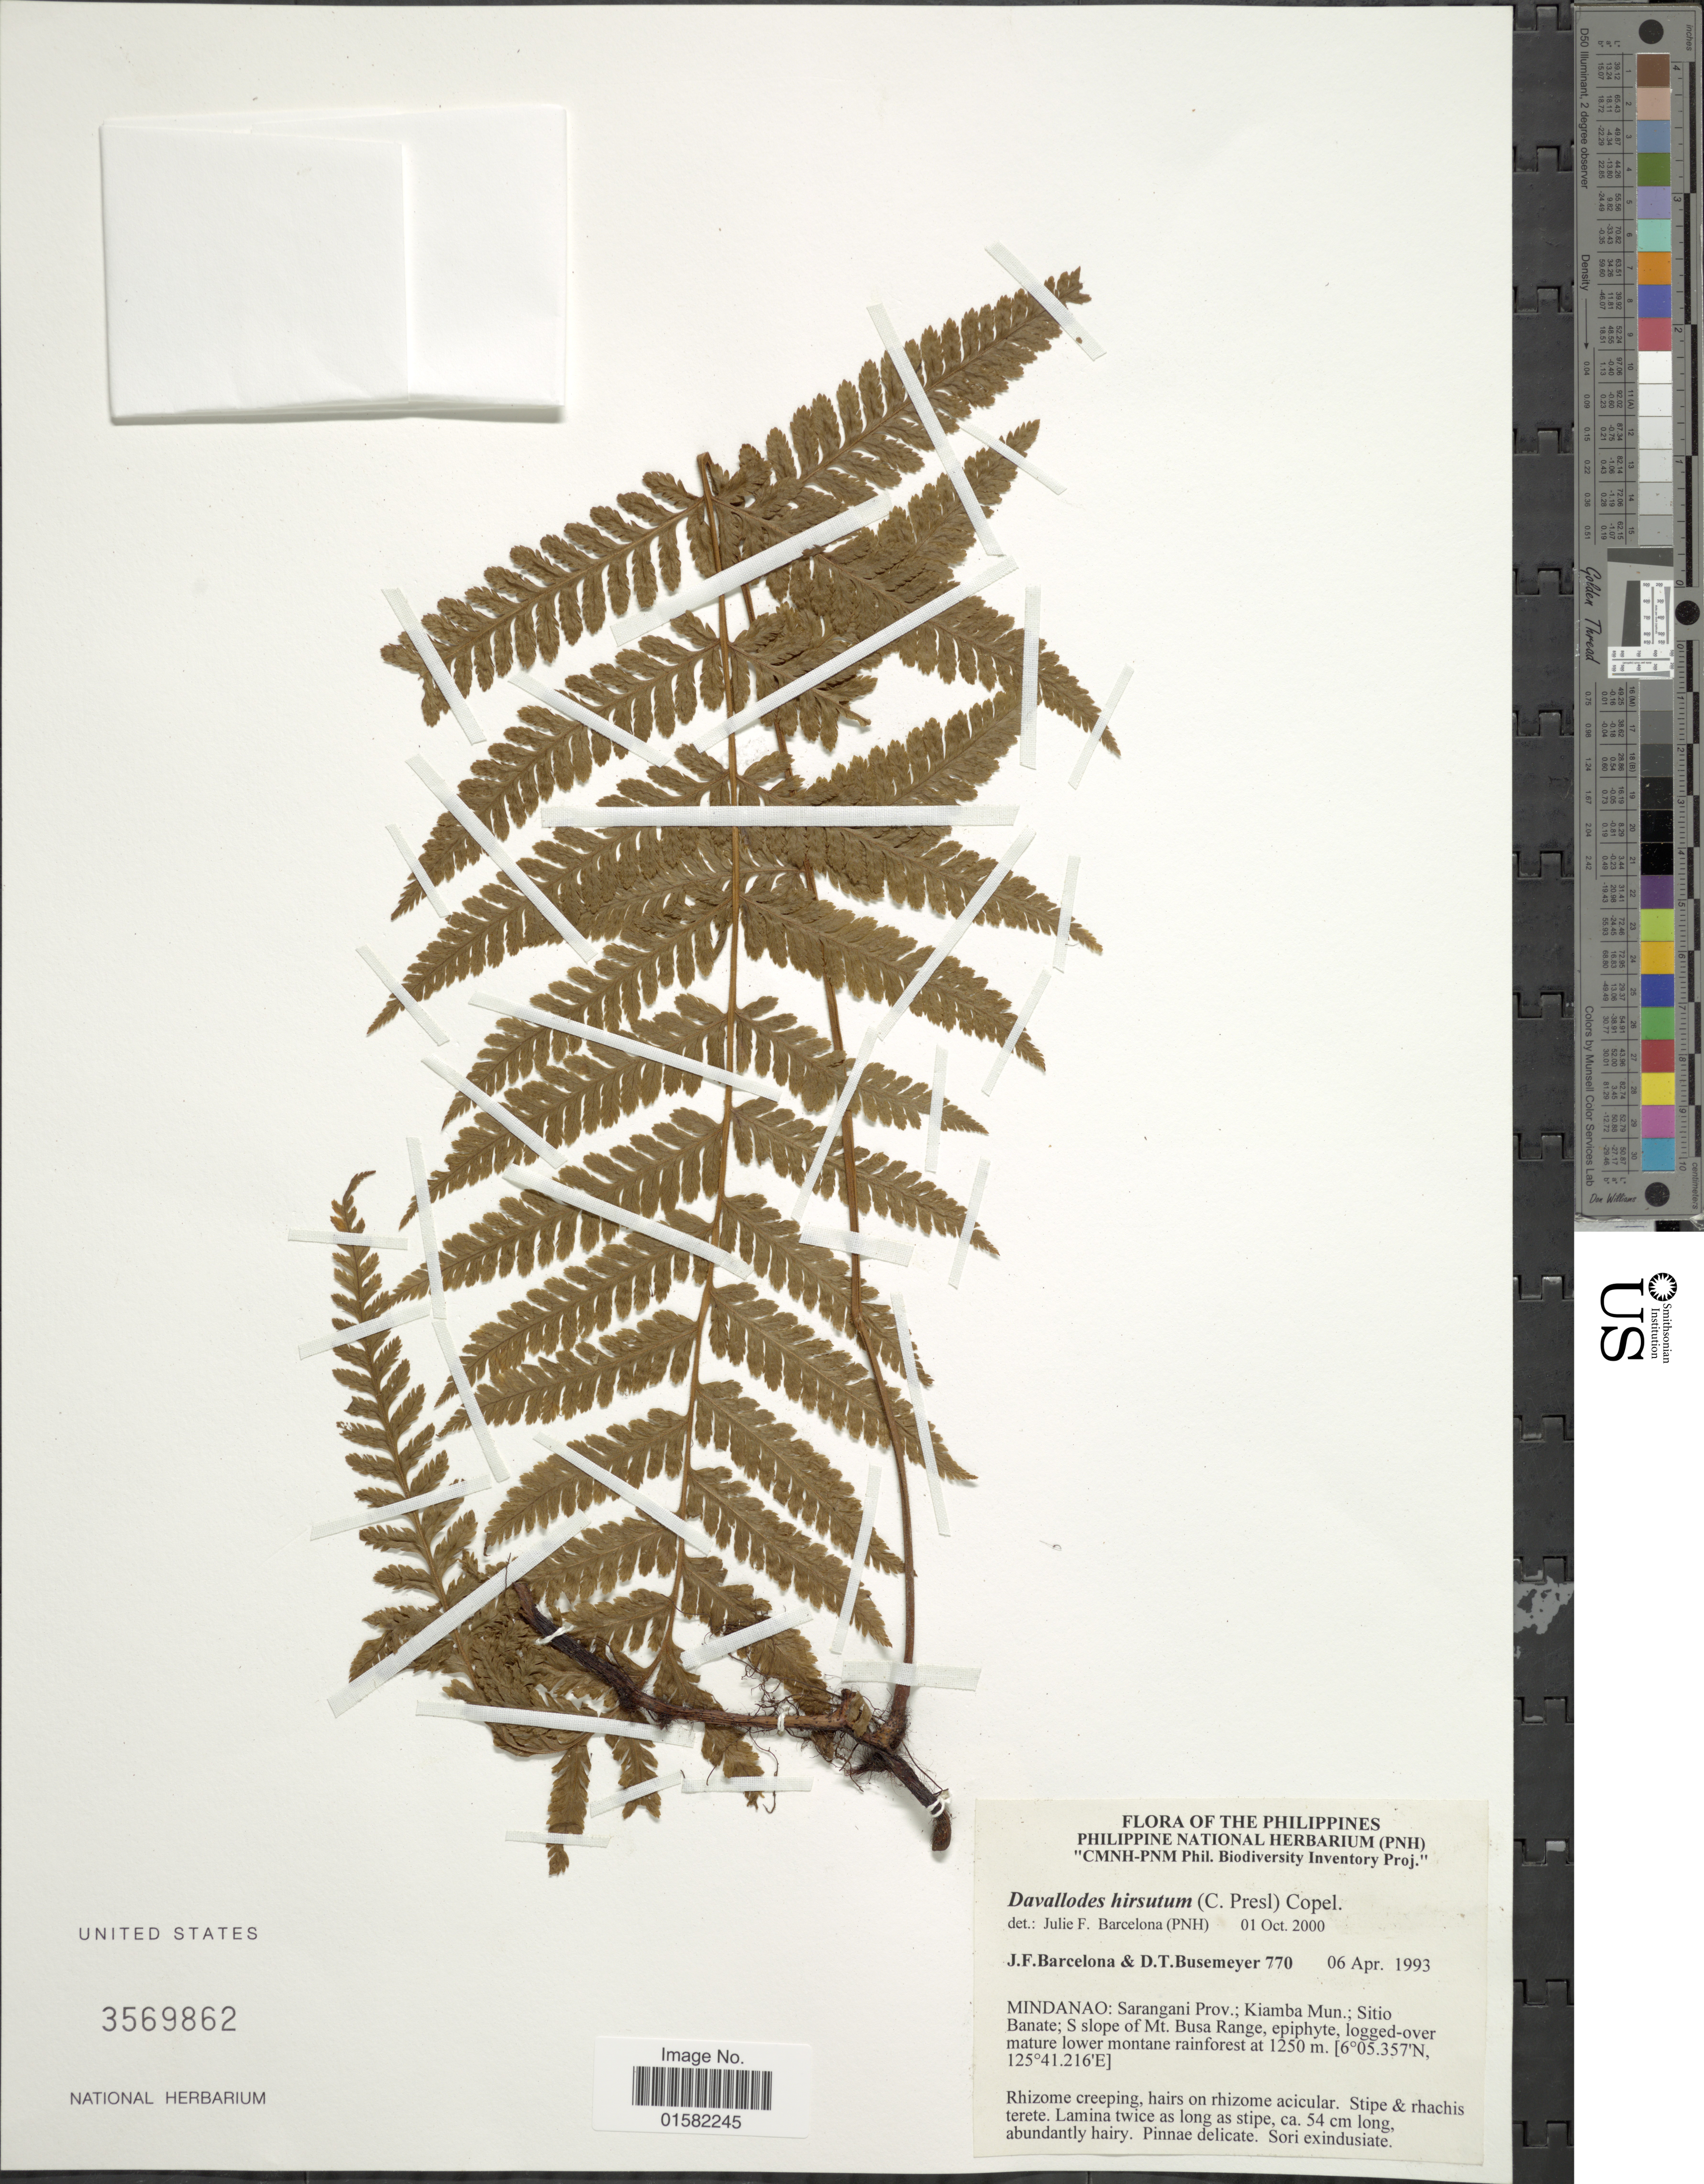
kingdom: Plantae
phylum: Tracheophyta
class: Polypodiopsida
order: Polypodiales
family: Davalliaceae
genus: Davallodes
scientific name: Davallodes hirsutum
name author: (J. Sm.) Copel.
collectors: J. F. Barcelona & D. Busemeyer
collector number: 770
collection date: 1993-04-06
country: Philippines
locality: Mindanao: Sarangani Prov.; Kiamba Mun.; Sitio Banate; S slope of Mt. Busa Range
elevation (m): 1250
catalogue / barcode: US 3569862